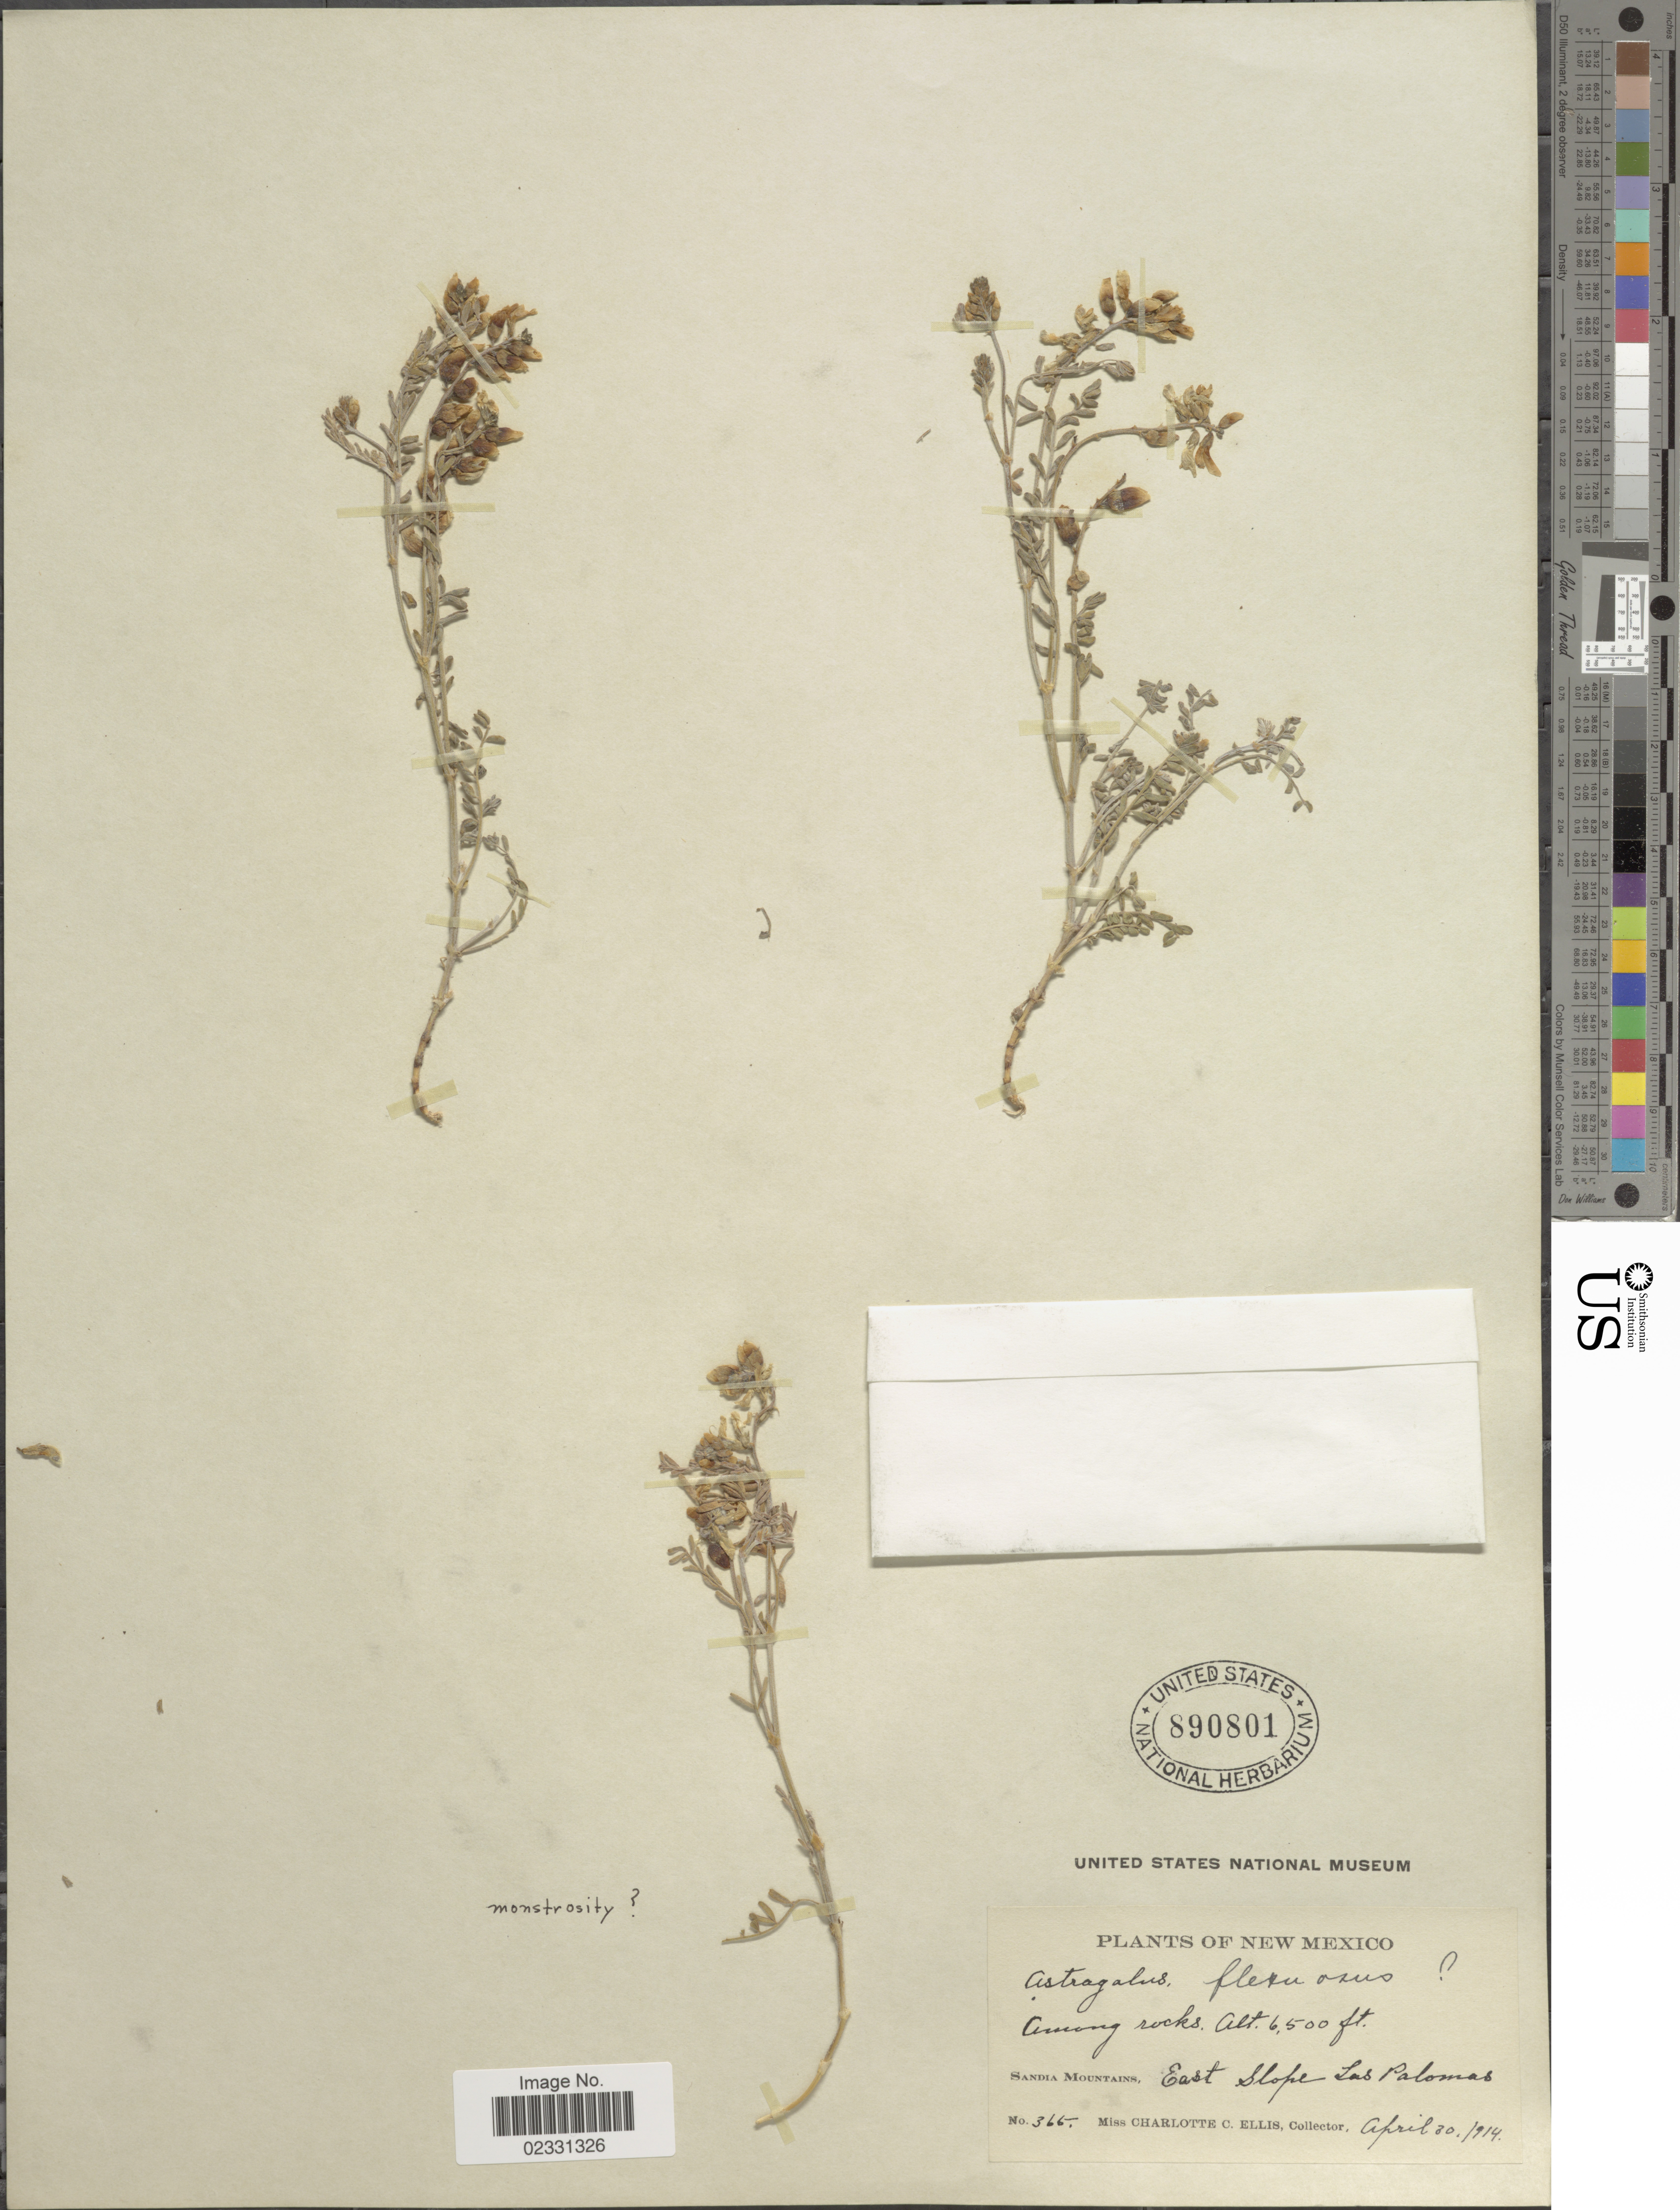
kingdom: Plantae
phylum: Tracheophyta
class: Magnoliopsida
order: Fabales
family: Fabaceae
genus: Astragalus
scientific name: Astragalus flexuosus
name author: (Hook.) Douglas ex G. Don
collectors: C. C. Ellis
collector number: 365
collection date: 1914-04-30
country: United States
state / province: New Mexico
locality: Sandia Mountains, East slope Las Palomas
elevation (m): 1981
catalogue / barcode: US 890801